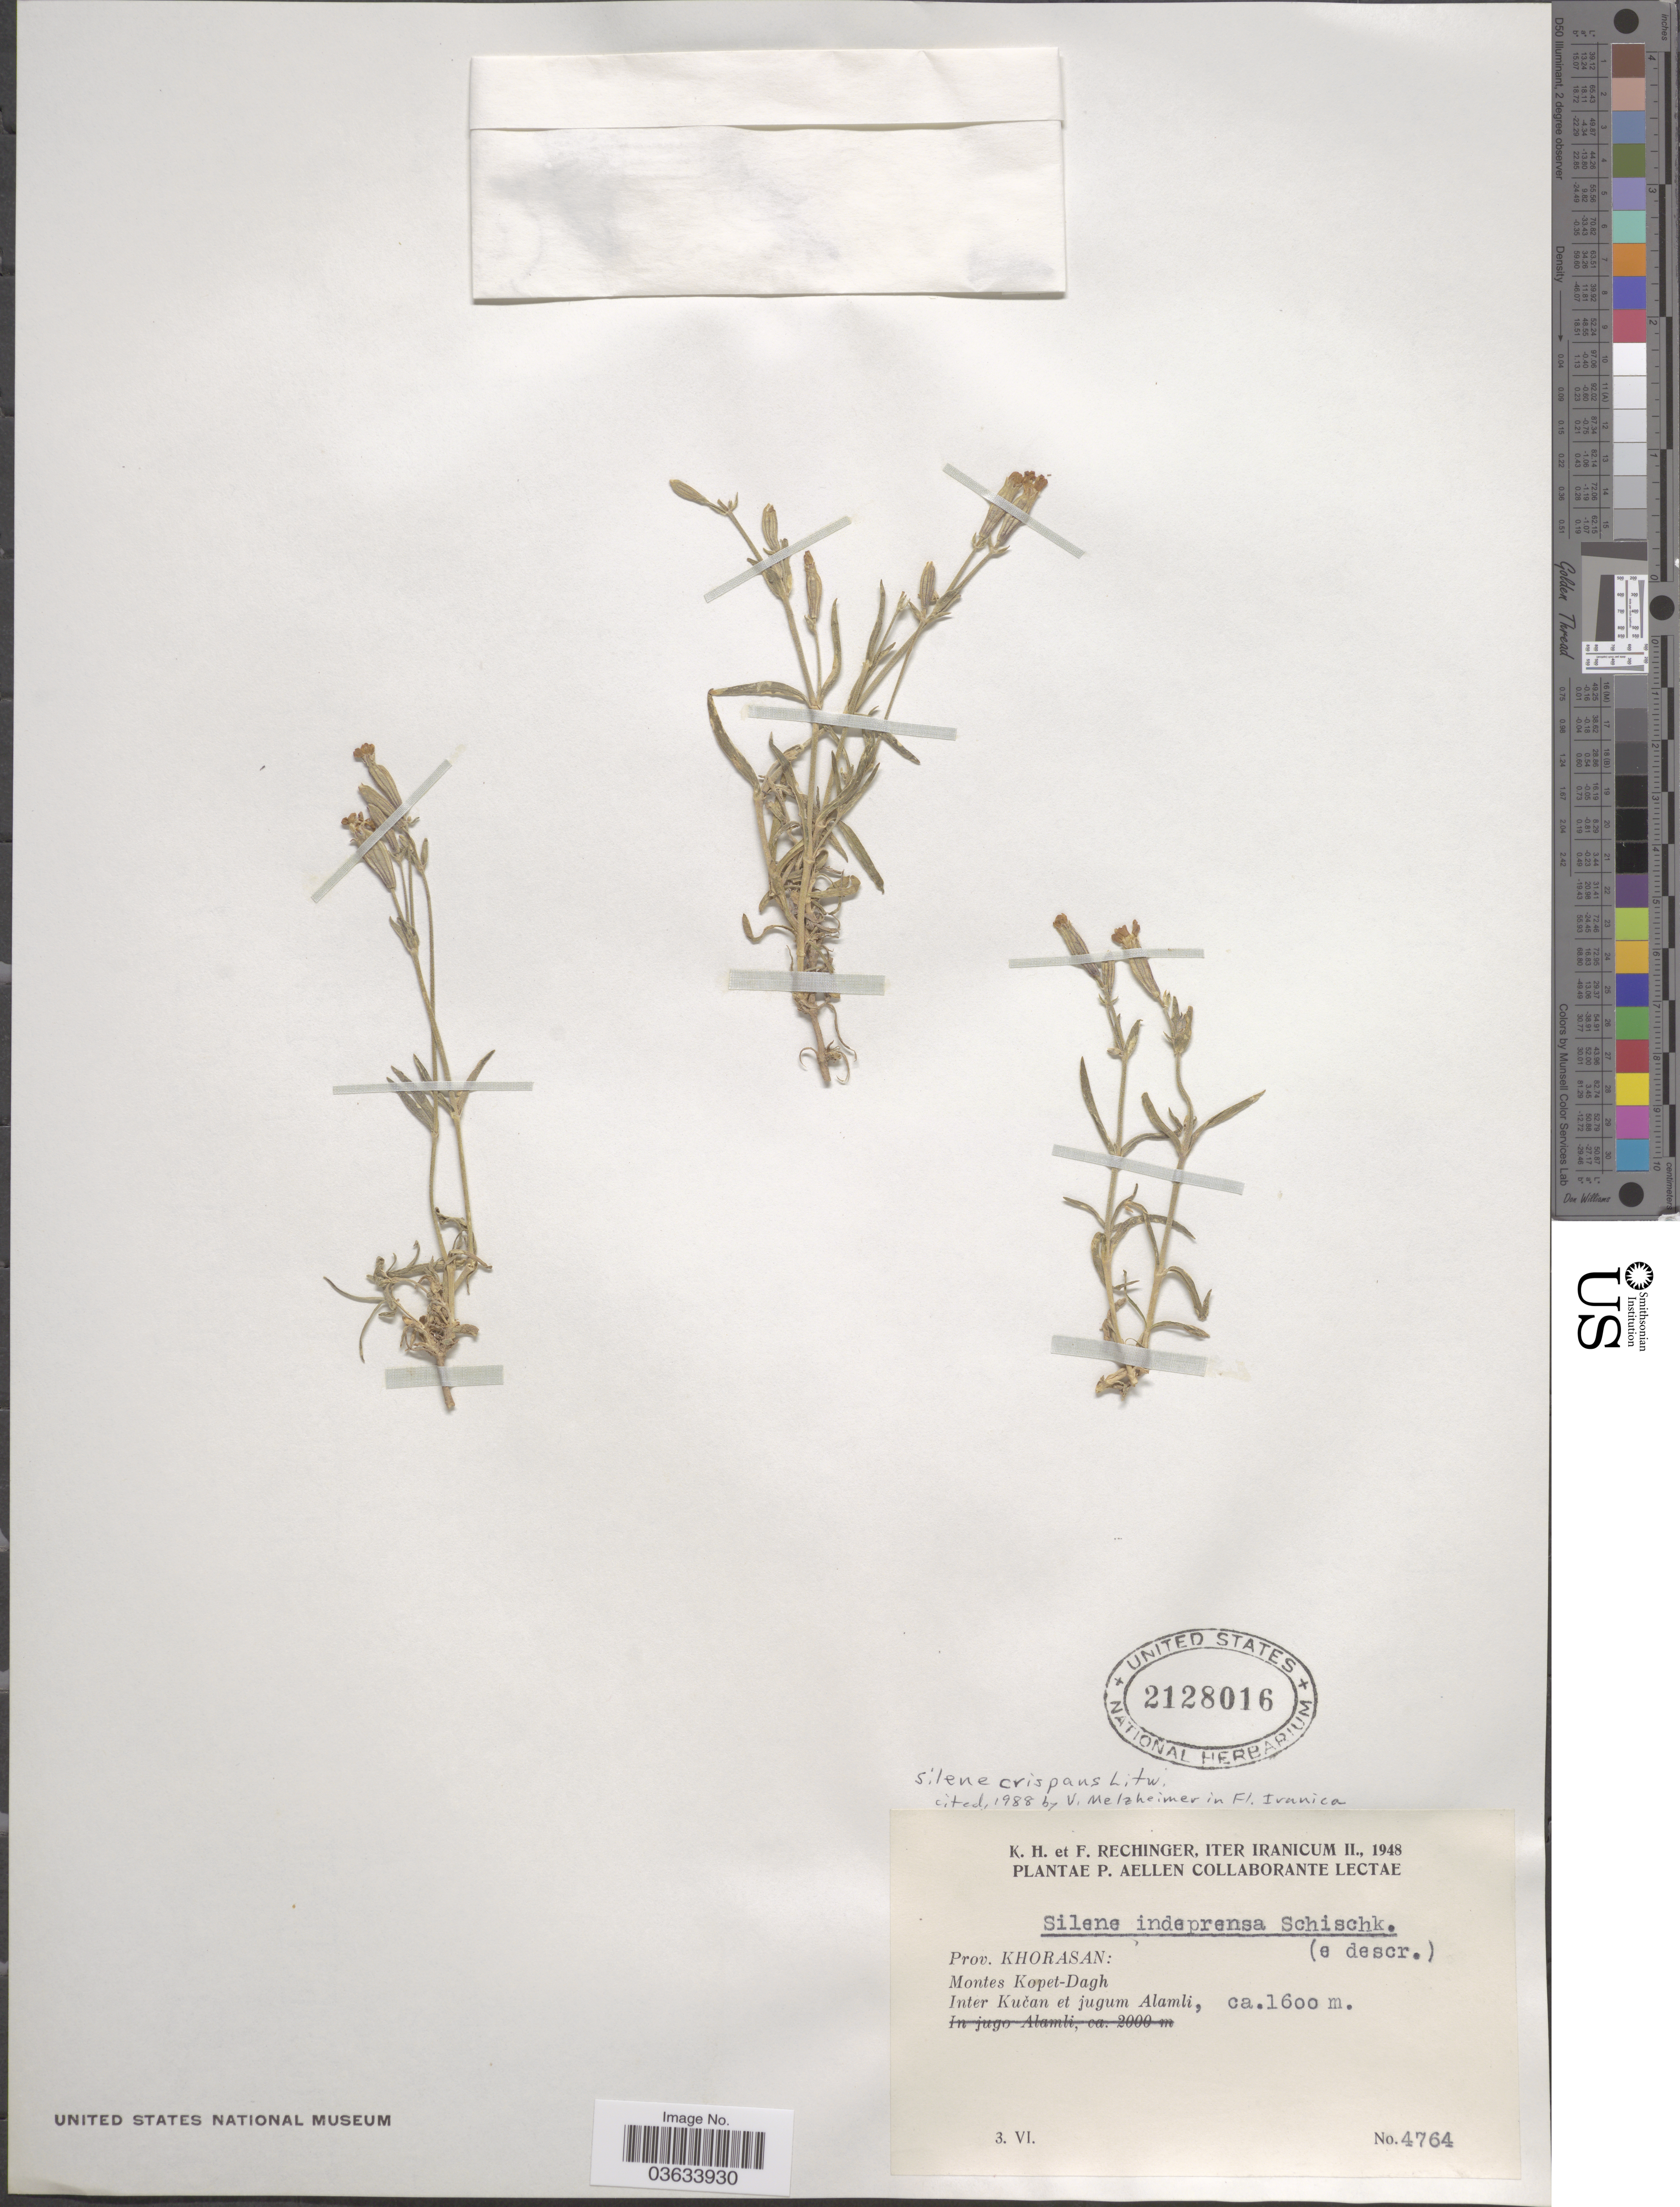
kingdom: Plantae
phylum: Tracheophyta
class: Magnoliopsida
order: Caryophyllales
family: Caryophyllaceae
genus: Silene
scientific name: Silene crispans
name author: Litv.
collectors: K. H. Rechinger, F. Rechinger & P. Aellen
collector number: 4764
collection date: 1948-06-03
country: Iran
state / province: Khorasan [obsolete]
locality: Montes Kopet-Dagh. Inter Kučan et jugum Alamli.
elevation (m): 1600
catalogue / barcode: US 2128016